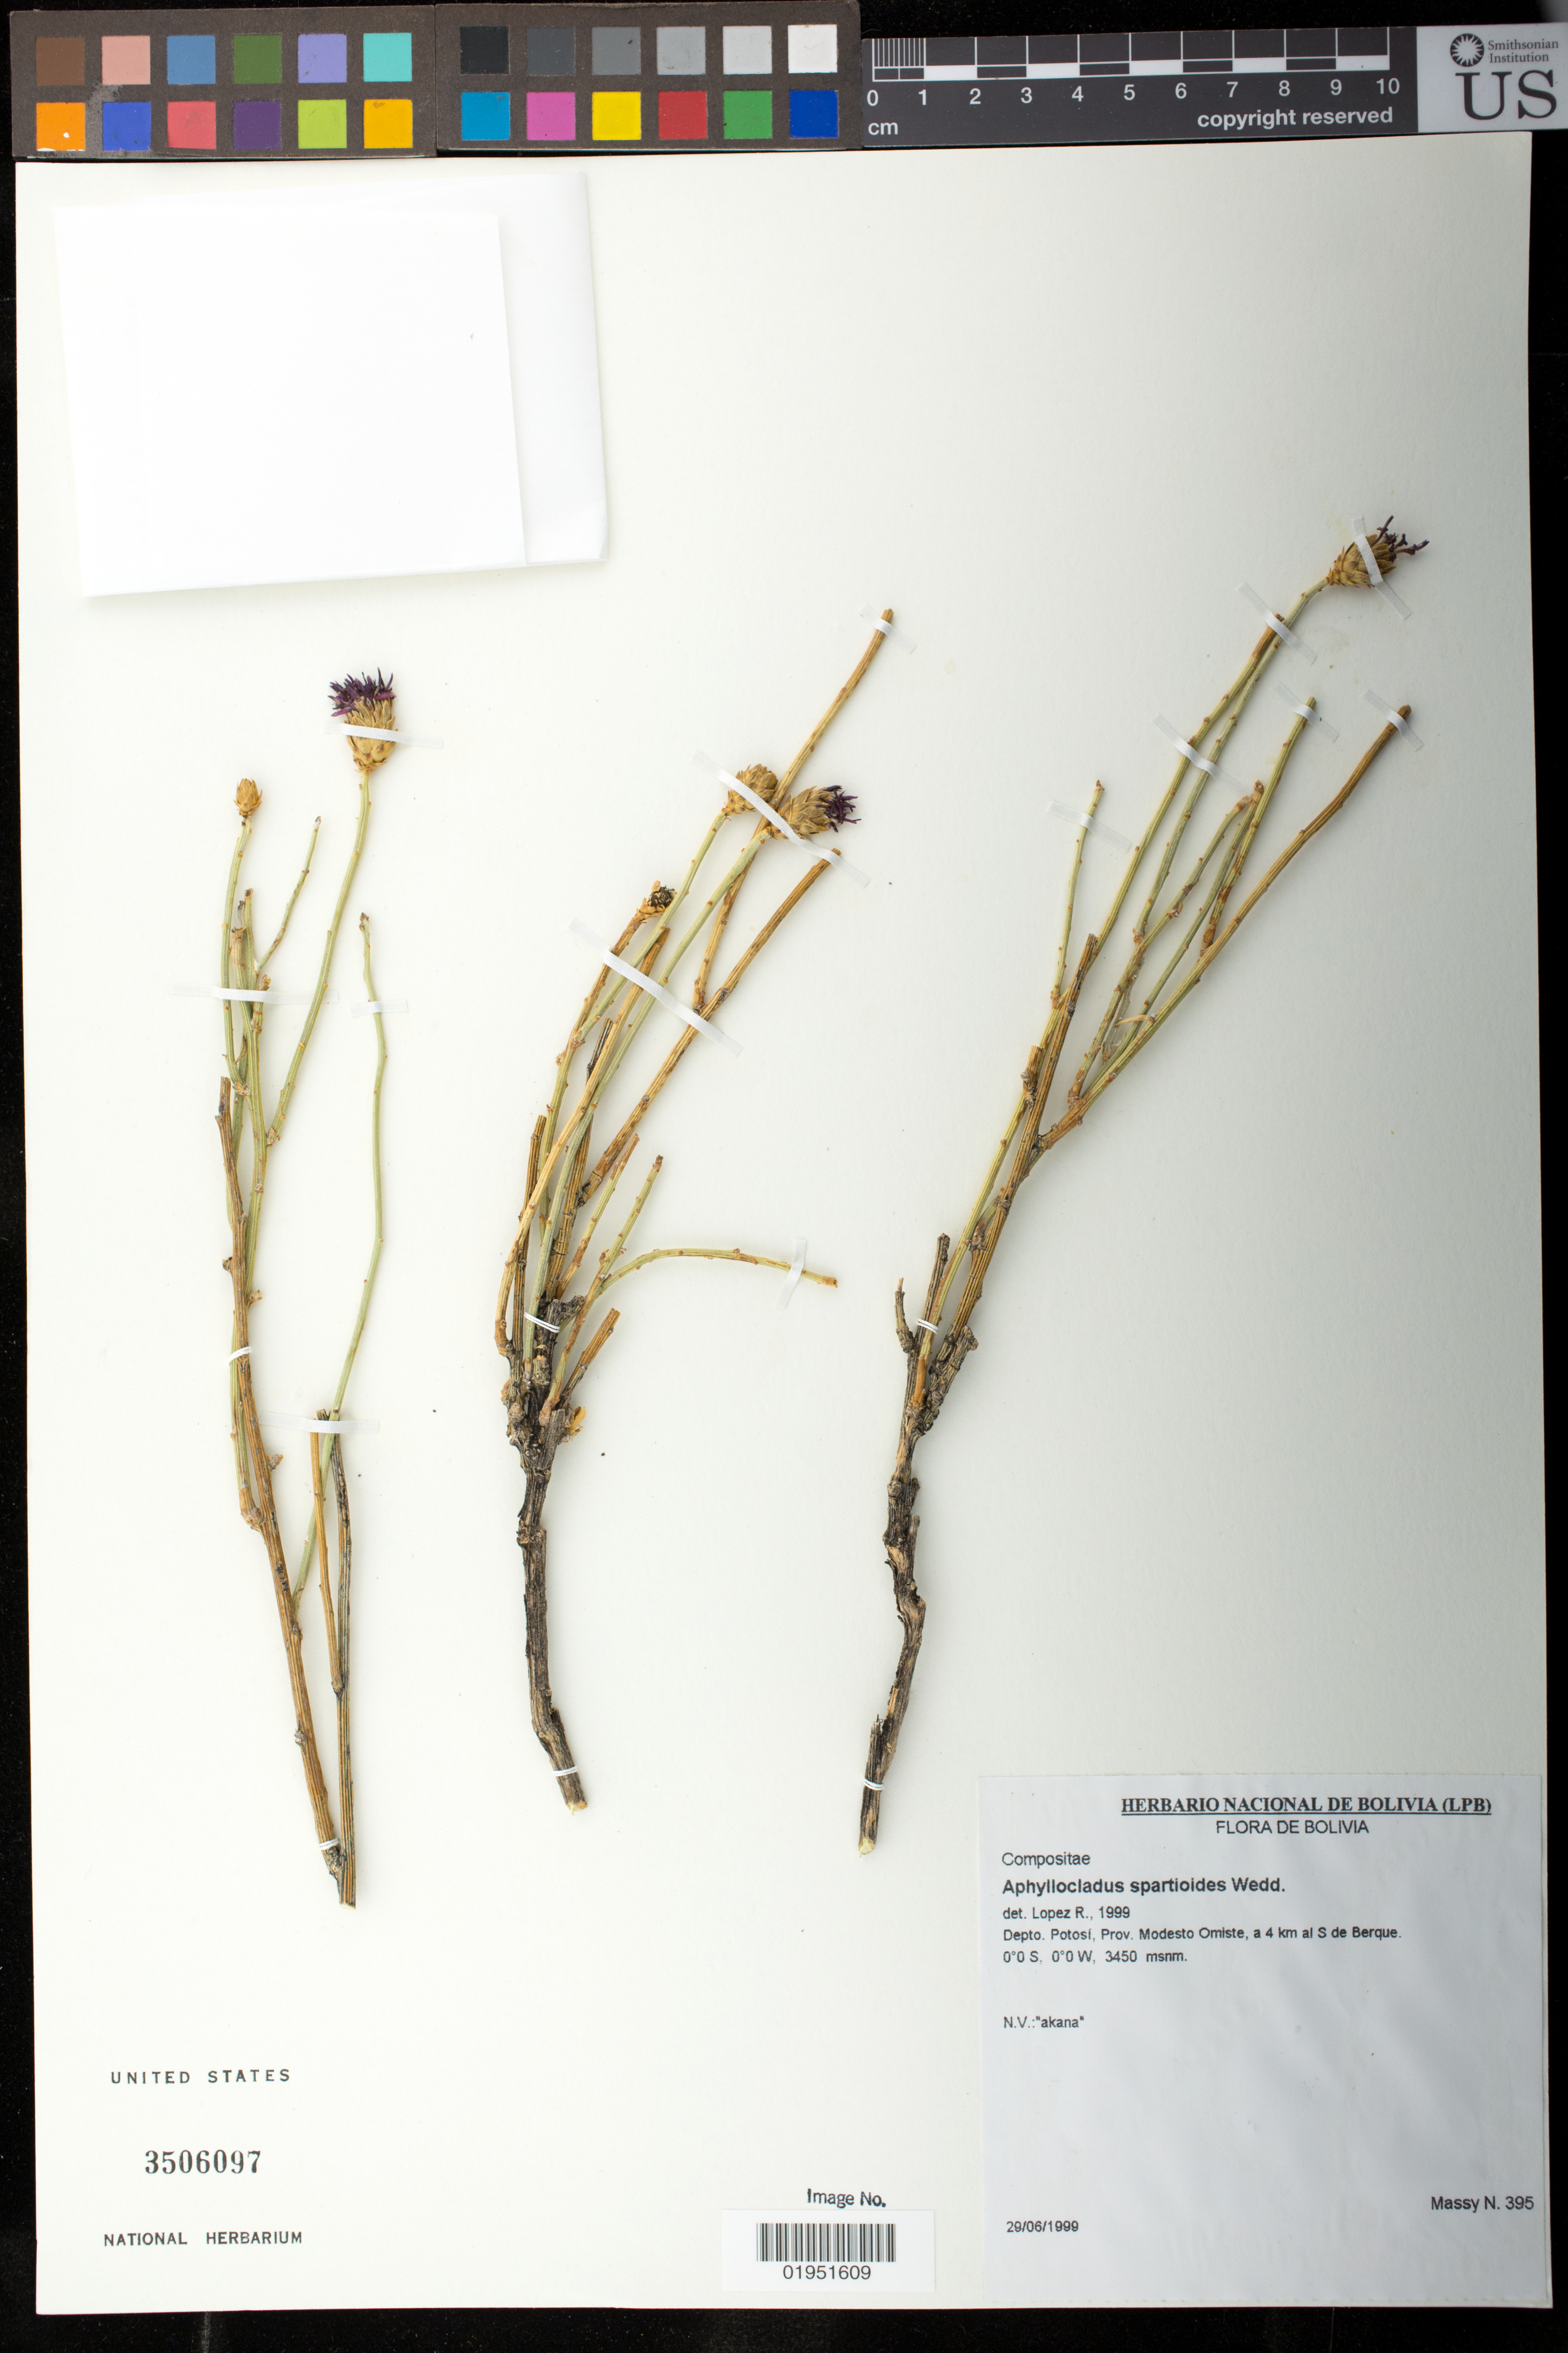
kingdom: Plantae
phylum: Tracheophyta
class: Magnoliopsida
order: Asterales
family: Asteraceae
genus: Aphyllocladus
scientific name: Aphyllocladus spartioides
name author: Wedd.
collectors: N. Massy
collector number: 395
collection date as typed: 29 Jun 1999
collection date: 1999-06-29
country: Bolivia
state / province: Potosi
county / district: Modesto Omiste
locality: a 4 km al S de Bergue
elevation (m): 3450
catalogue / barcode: US 3506097